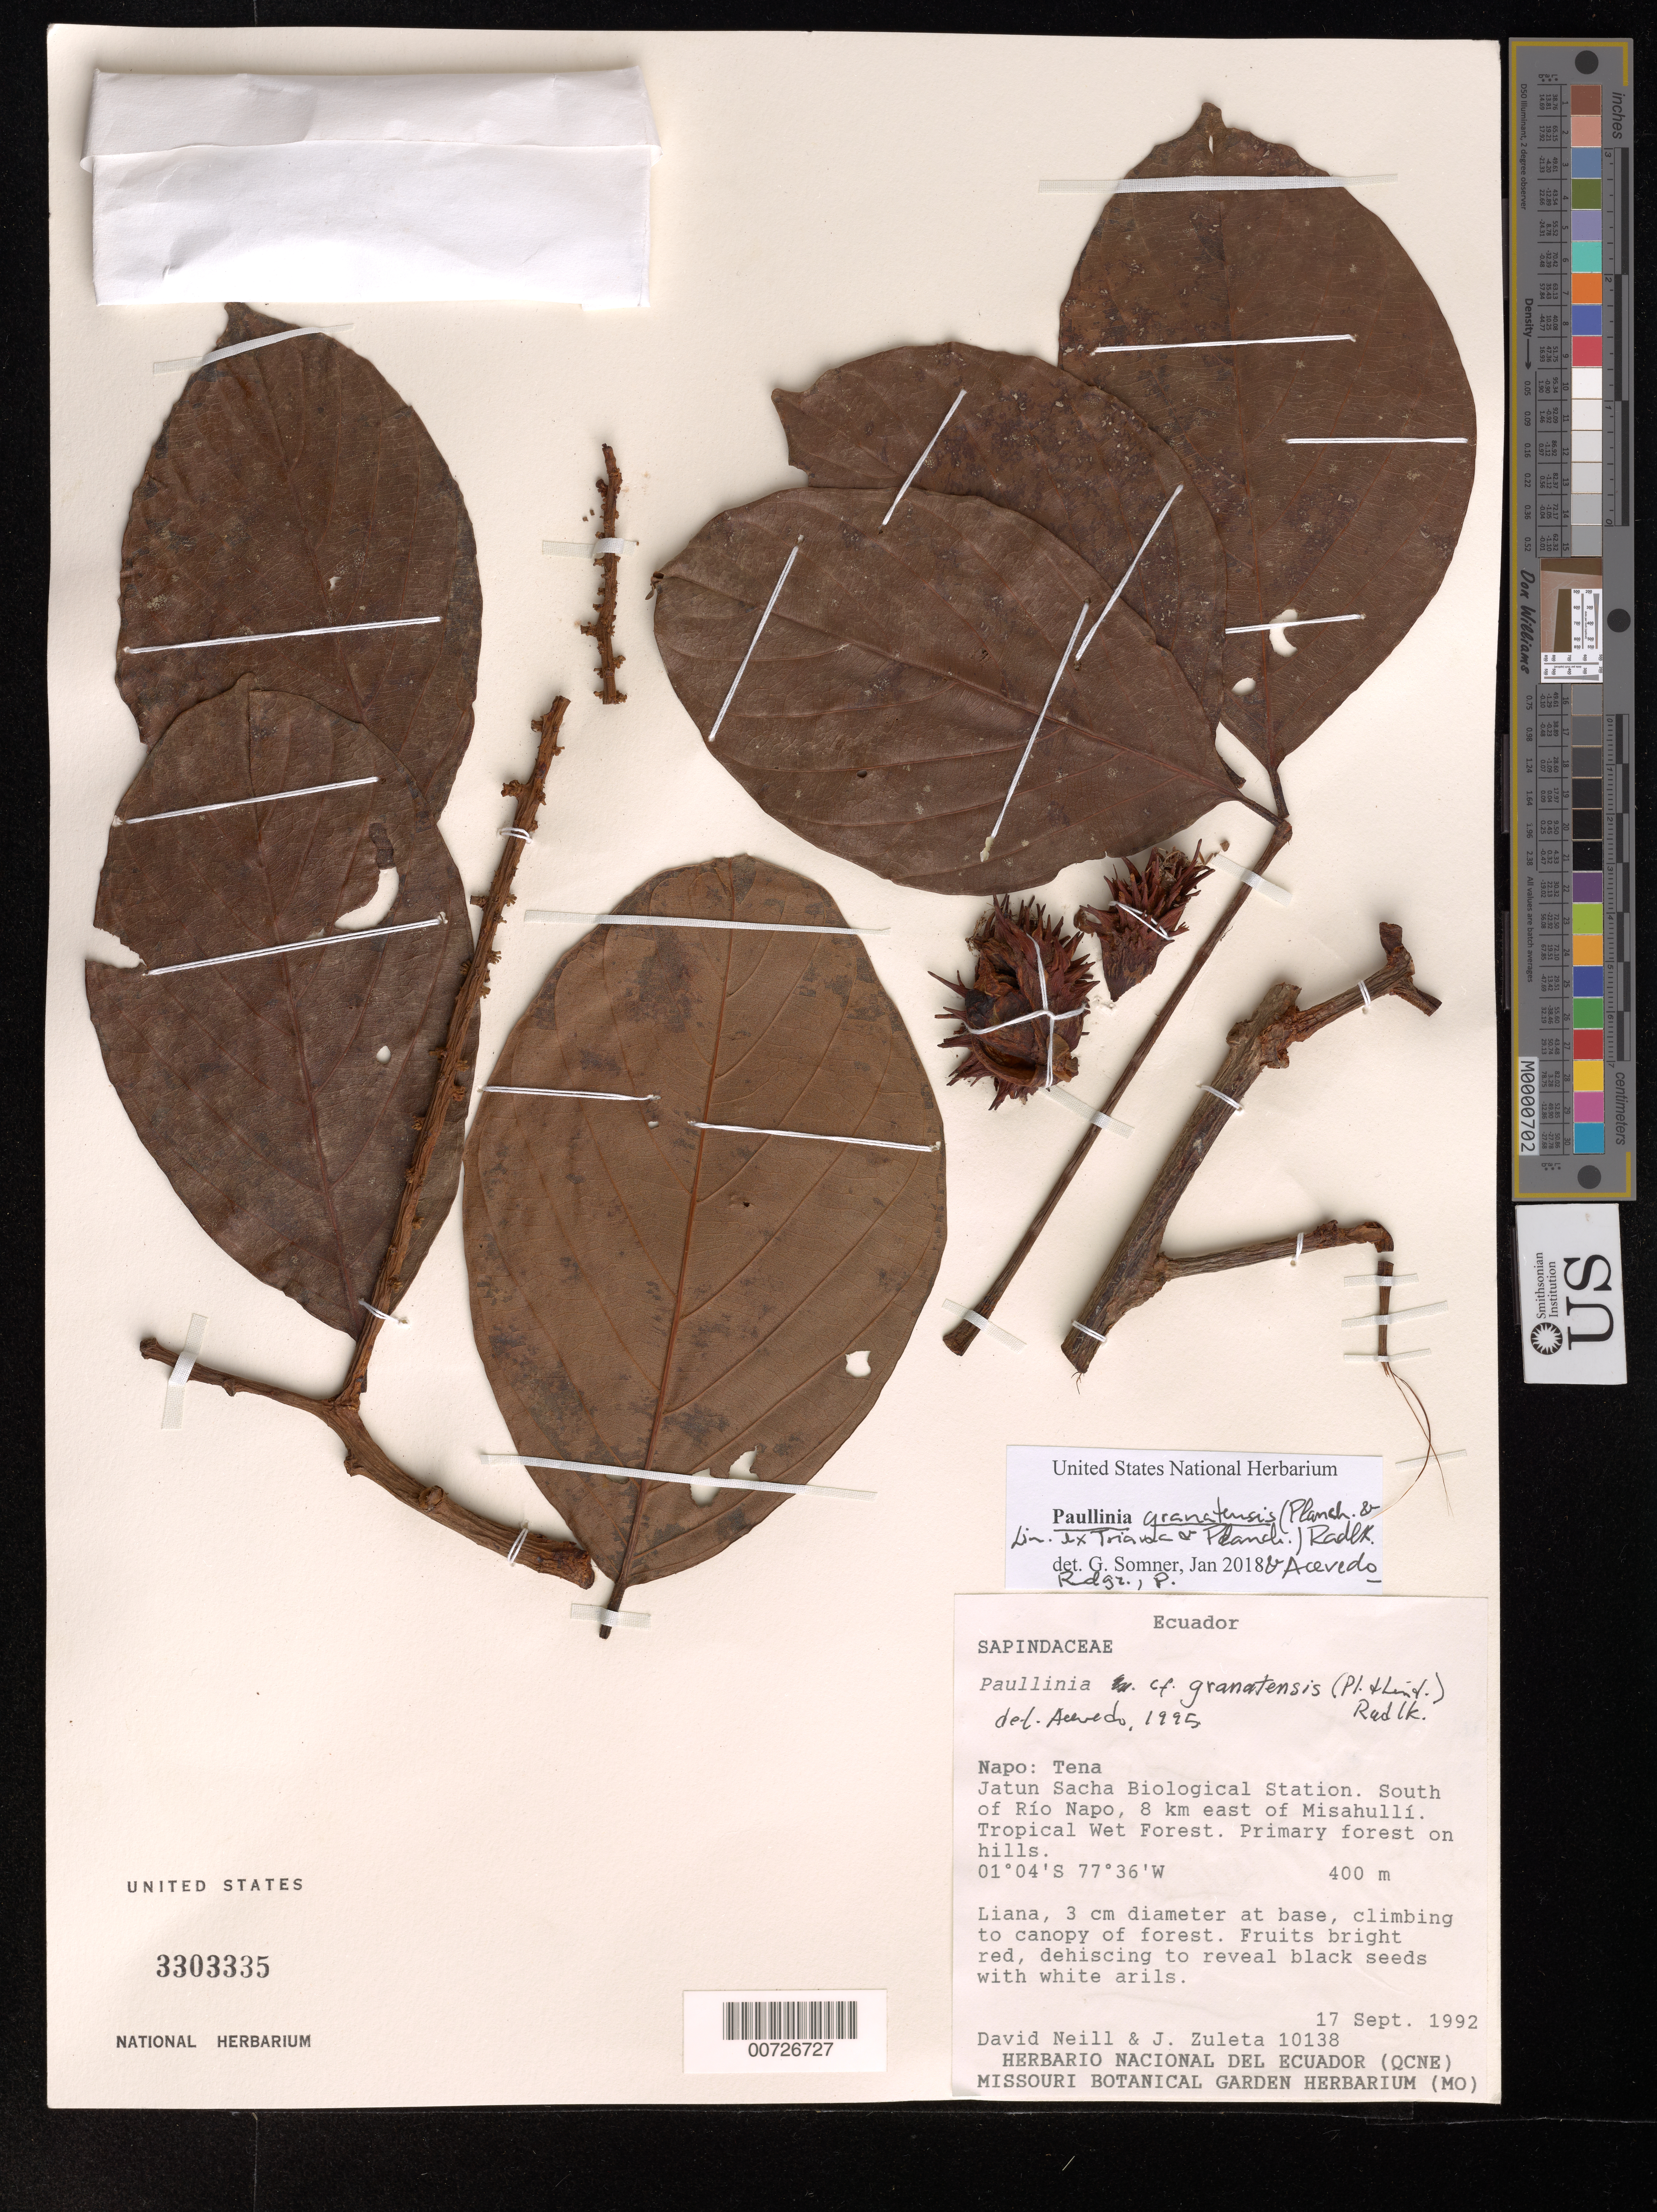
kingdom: Plantae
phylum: Tracheophyta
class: Magnoliopsida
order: Sapindales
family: Sapindaceae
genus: Paullinia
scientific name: Paullinia granatensis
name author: (Planch. & Linden ex Triana & Planch.) Radlk.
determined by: Acevedo-Rodríguez, P., (BOT), Smithsonian Institution - National Museum of Natural History (UNITED STATES)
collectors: D. A. Neill & J. Zuleta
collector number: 10138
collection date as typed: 17 Sep 1992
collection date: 1992-09-17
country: Ecuador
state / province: Napo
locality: Tena. Jatun Sacha Biological Station. South of Rio Napo, 8 km E of Misahullí.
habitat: Tropical wet forest. Primary forest on hills.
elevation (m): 400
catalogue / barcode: US 3303335